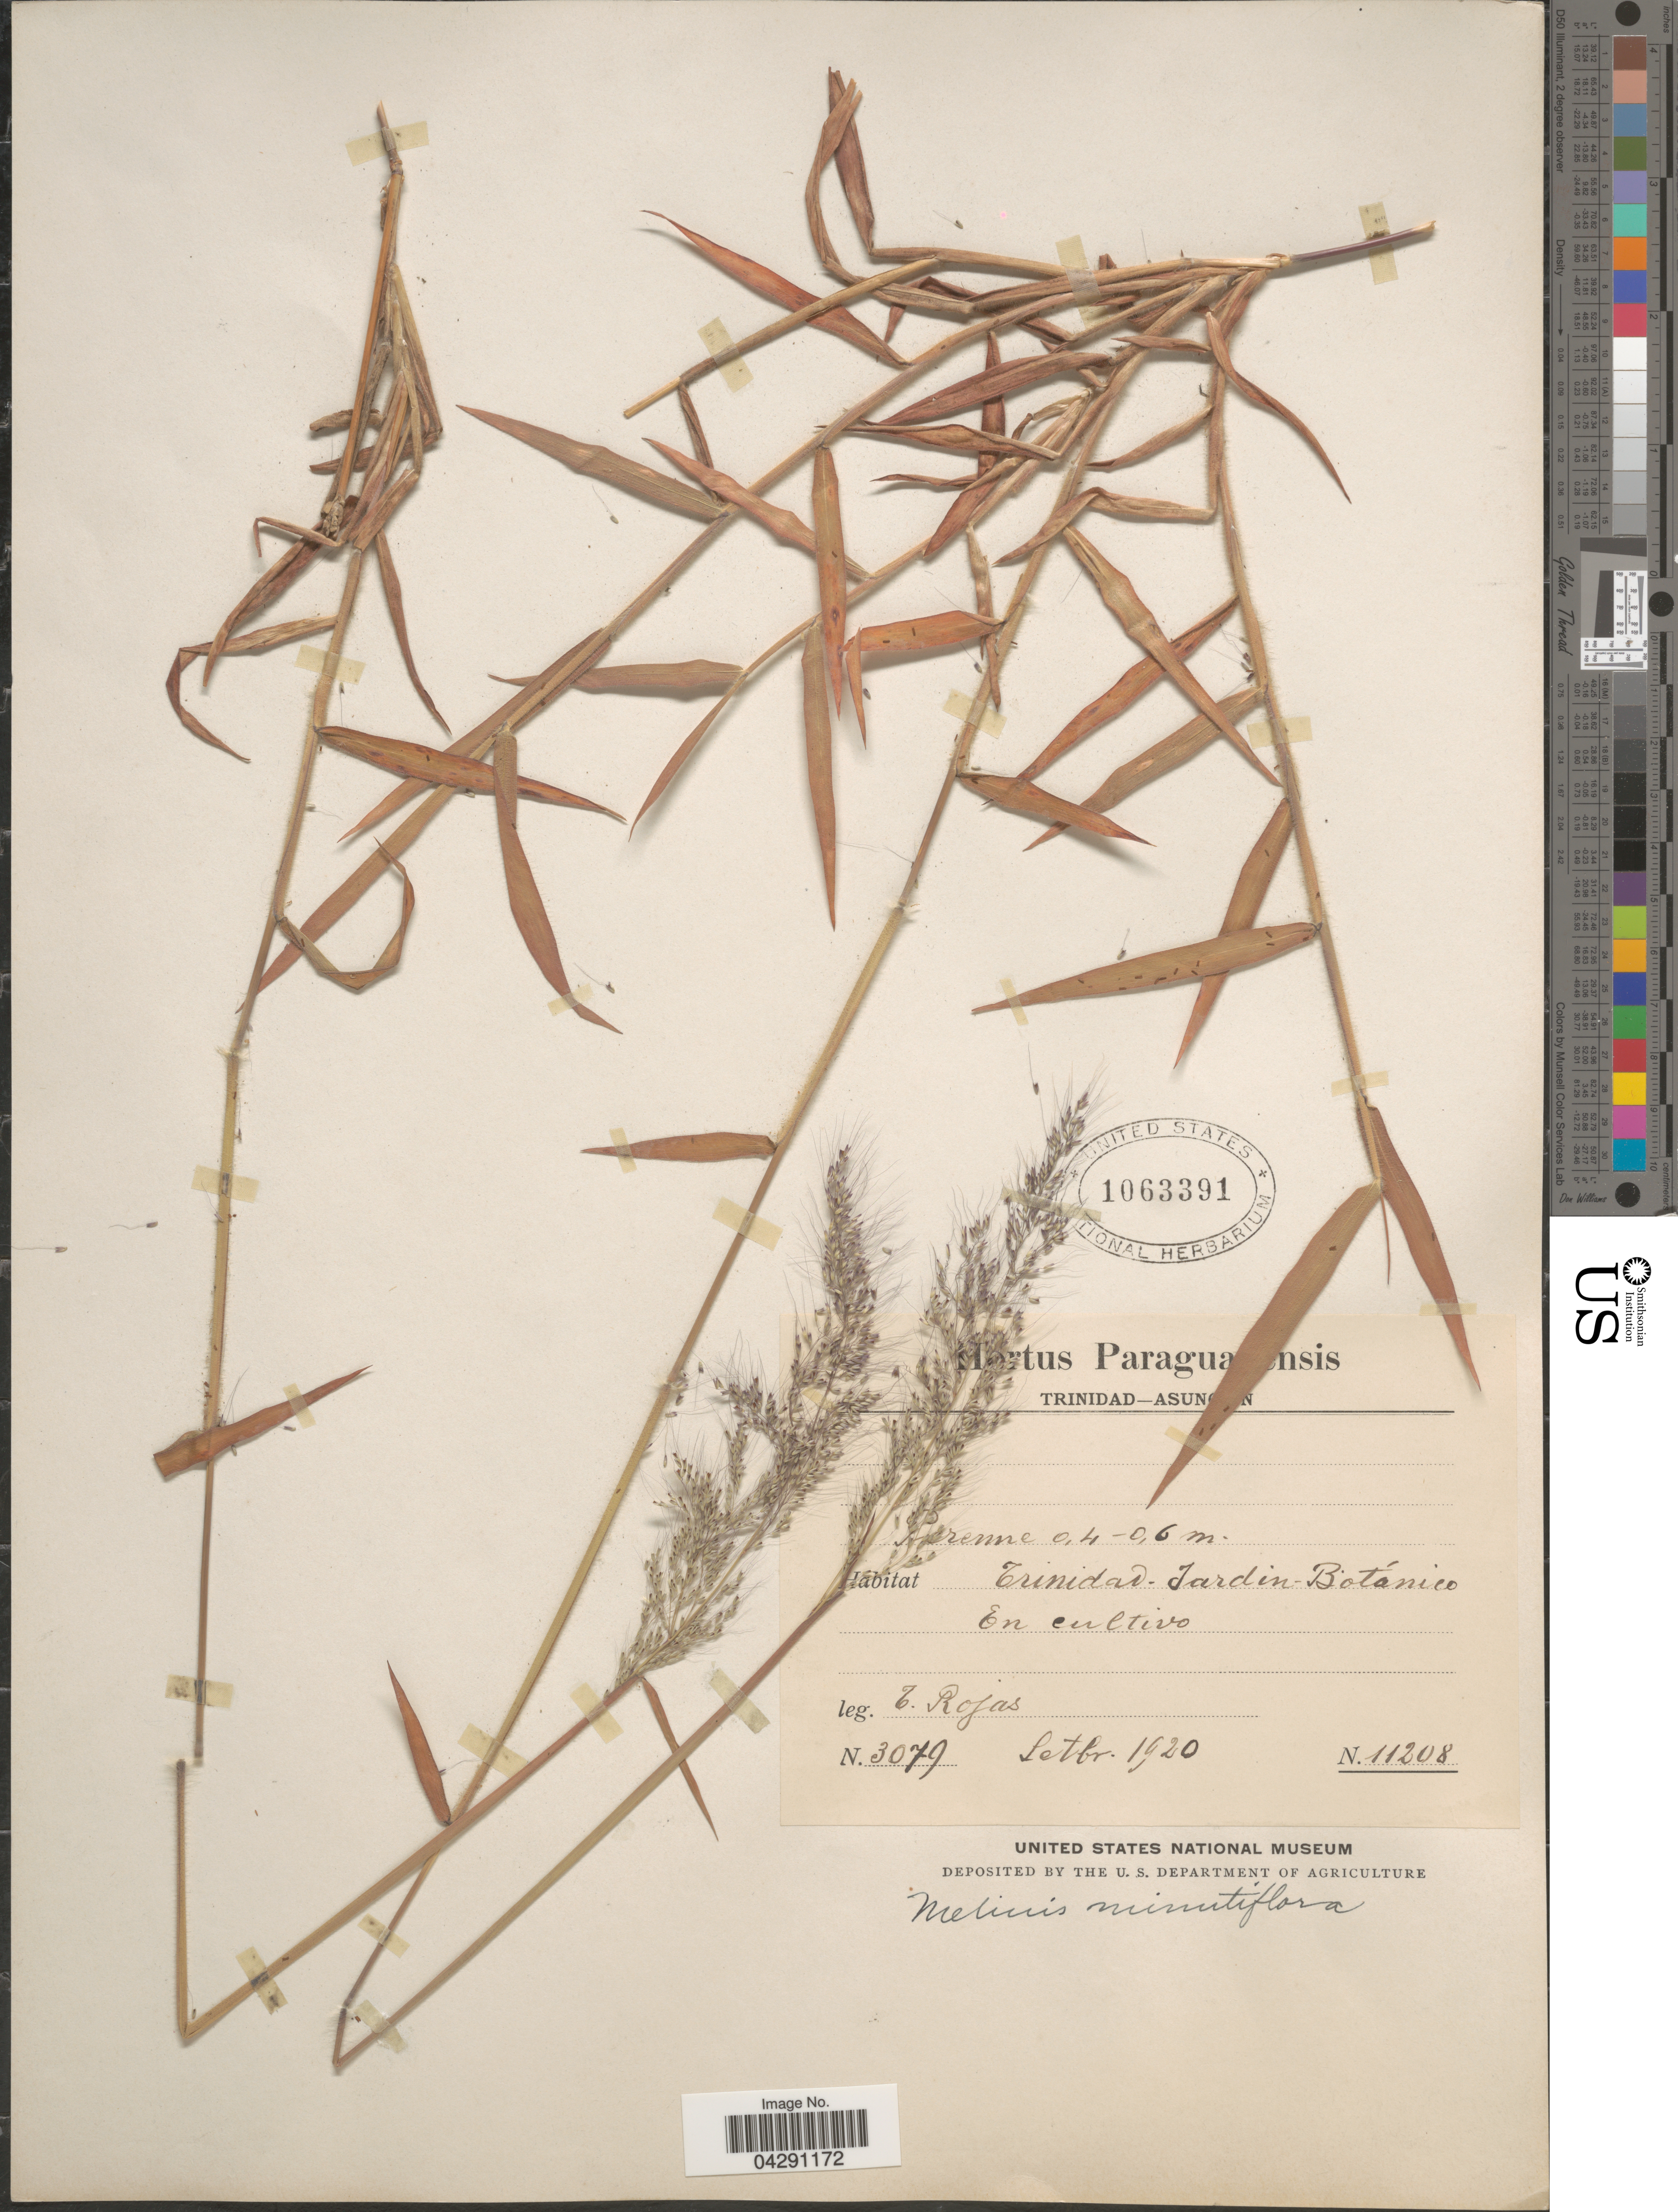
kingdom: Plantae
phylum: Tracheophyta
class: Liliopsida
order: Poales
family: Poaceae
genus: Melinis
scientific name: Melinis minutiflora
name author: P. Beauv.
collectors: T. Rojas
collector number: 3079/11208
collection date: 1920-09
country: Paraguay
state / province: Asuncion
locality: Trinidad-Jardin Botánico.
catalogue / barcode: US 1063391